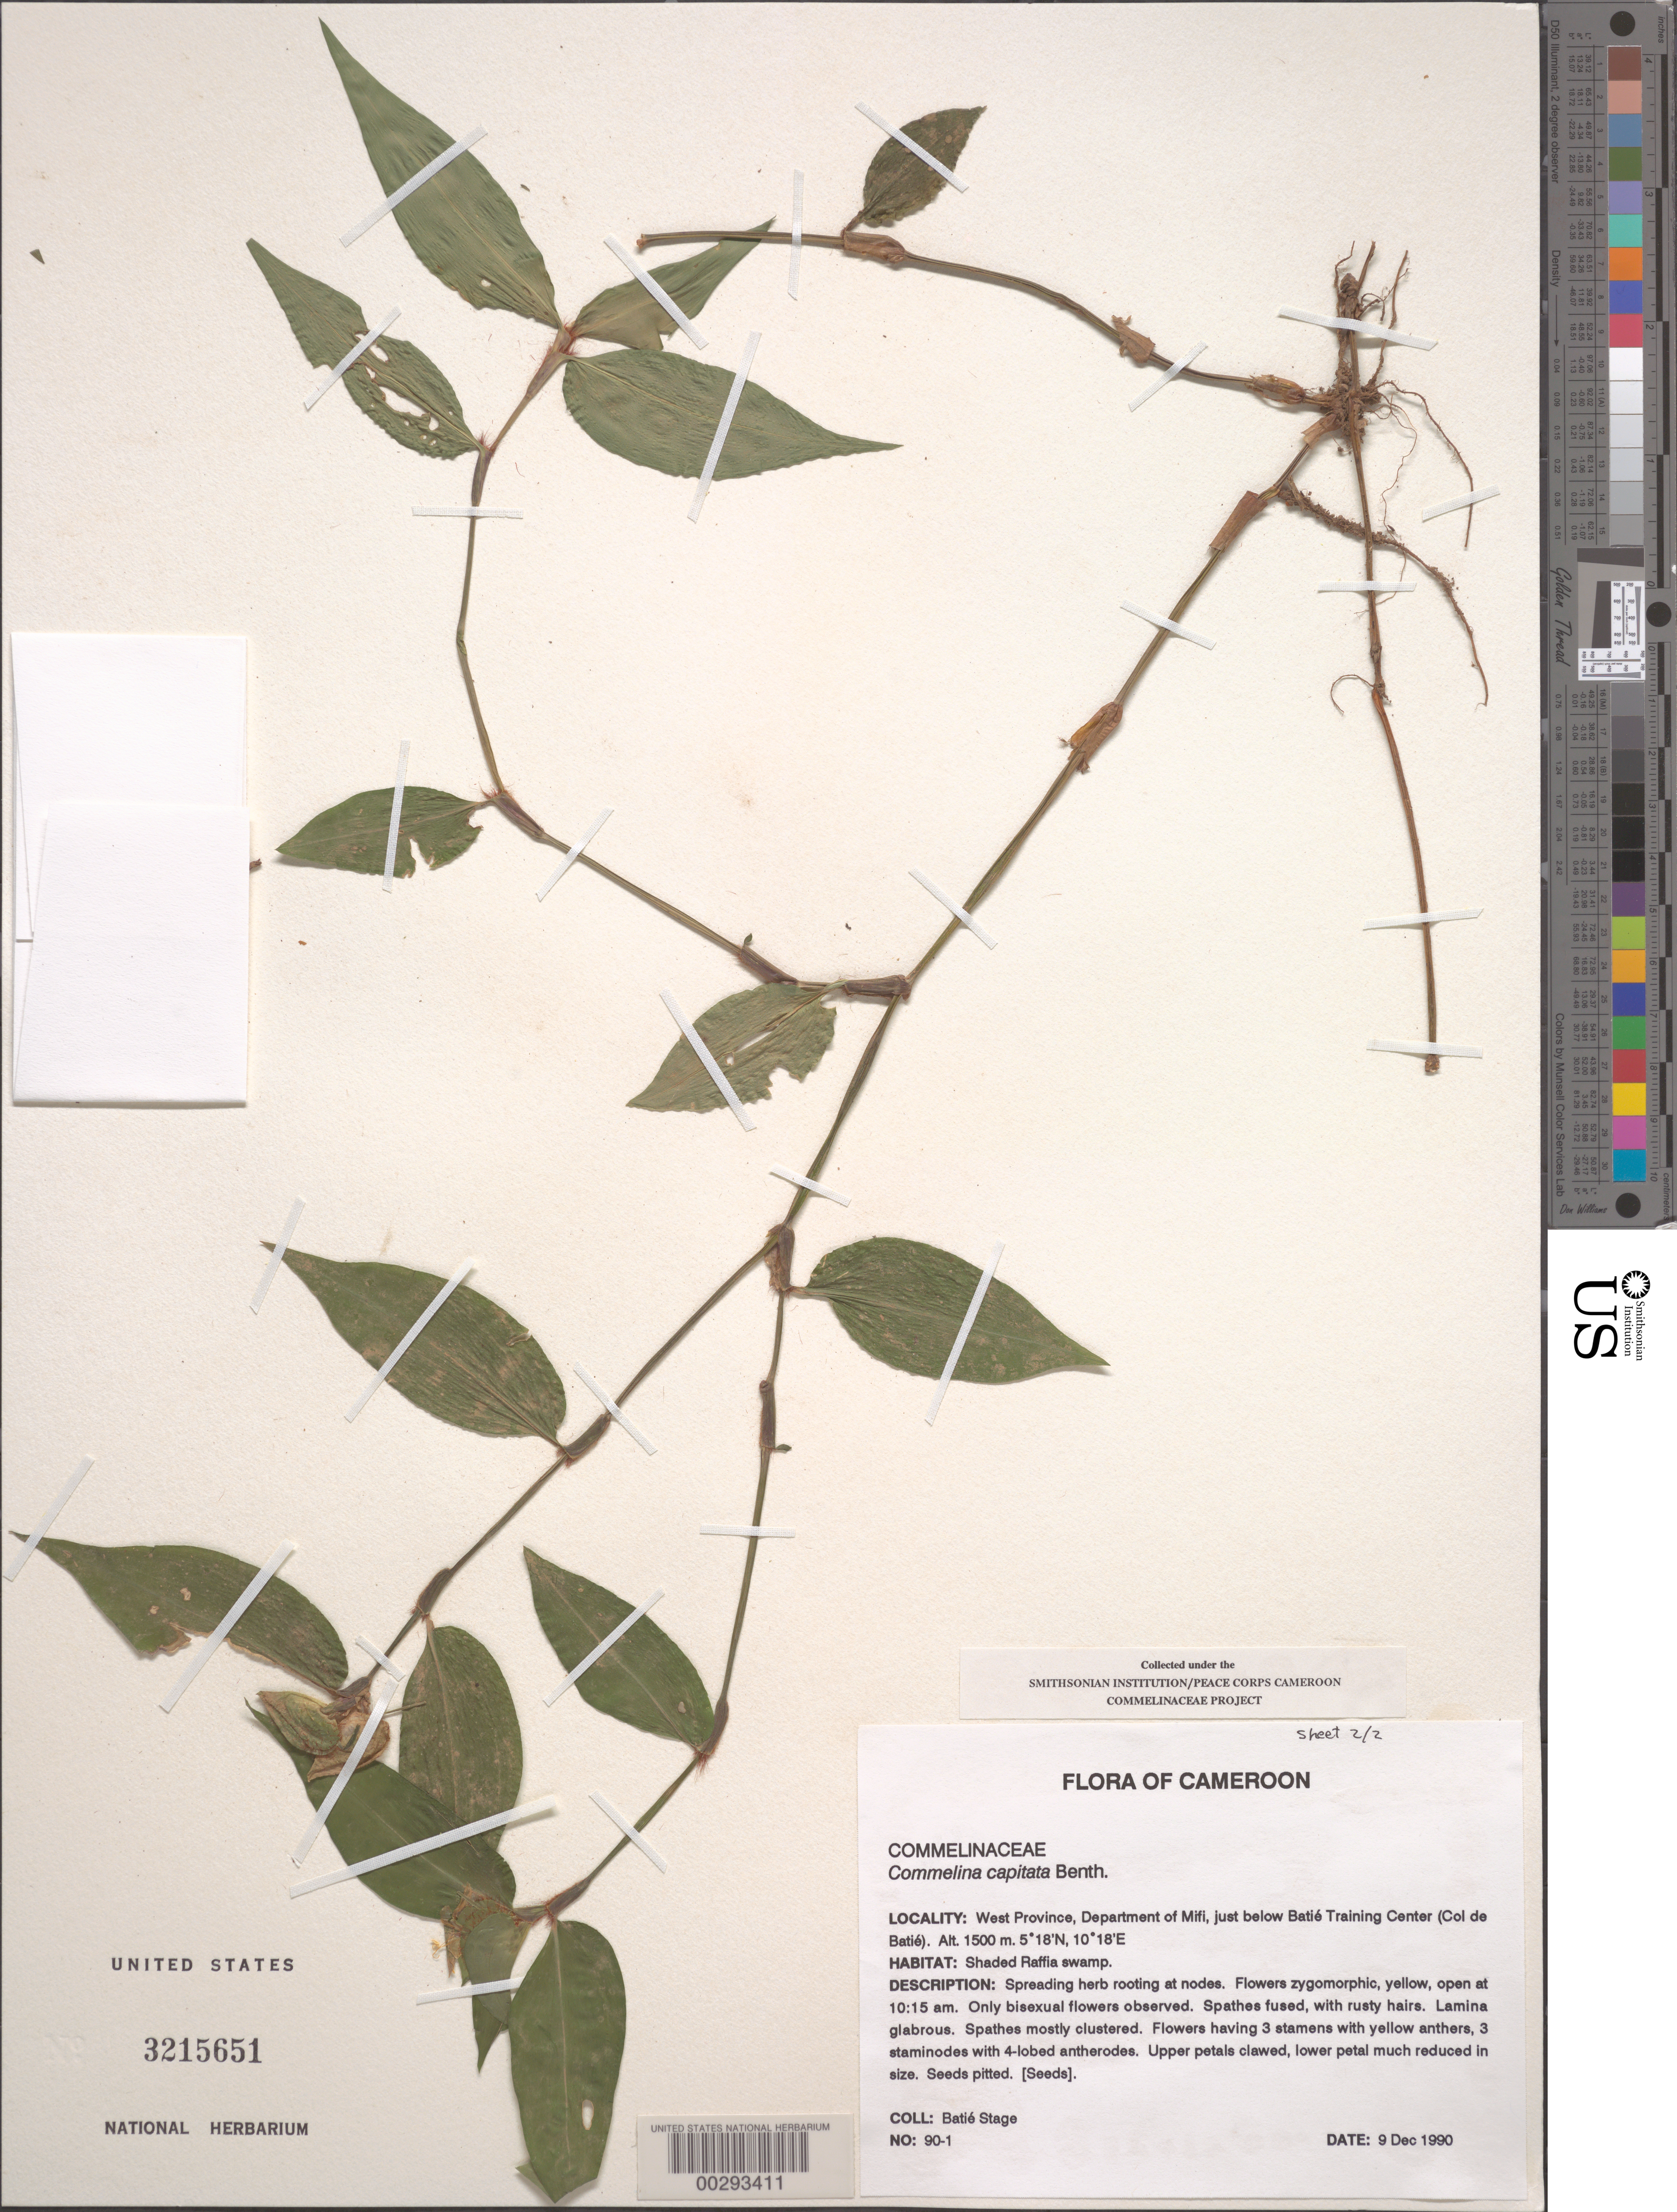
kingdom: Plantae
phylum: Tracheophyta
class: Liliopsida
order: Commelinales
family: Commelinaceae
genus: Commelina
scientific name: Commelina capitata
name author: Benth.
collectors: B. Stage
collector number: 90-1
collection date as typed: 09 Dec 1990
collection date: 1990-12-09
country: Cameroon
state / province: Ouest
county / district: Mifi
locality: Just below batie training center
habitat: Shaded raffia swamp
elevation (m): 1500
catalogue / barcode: US 3215651